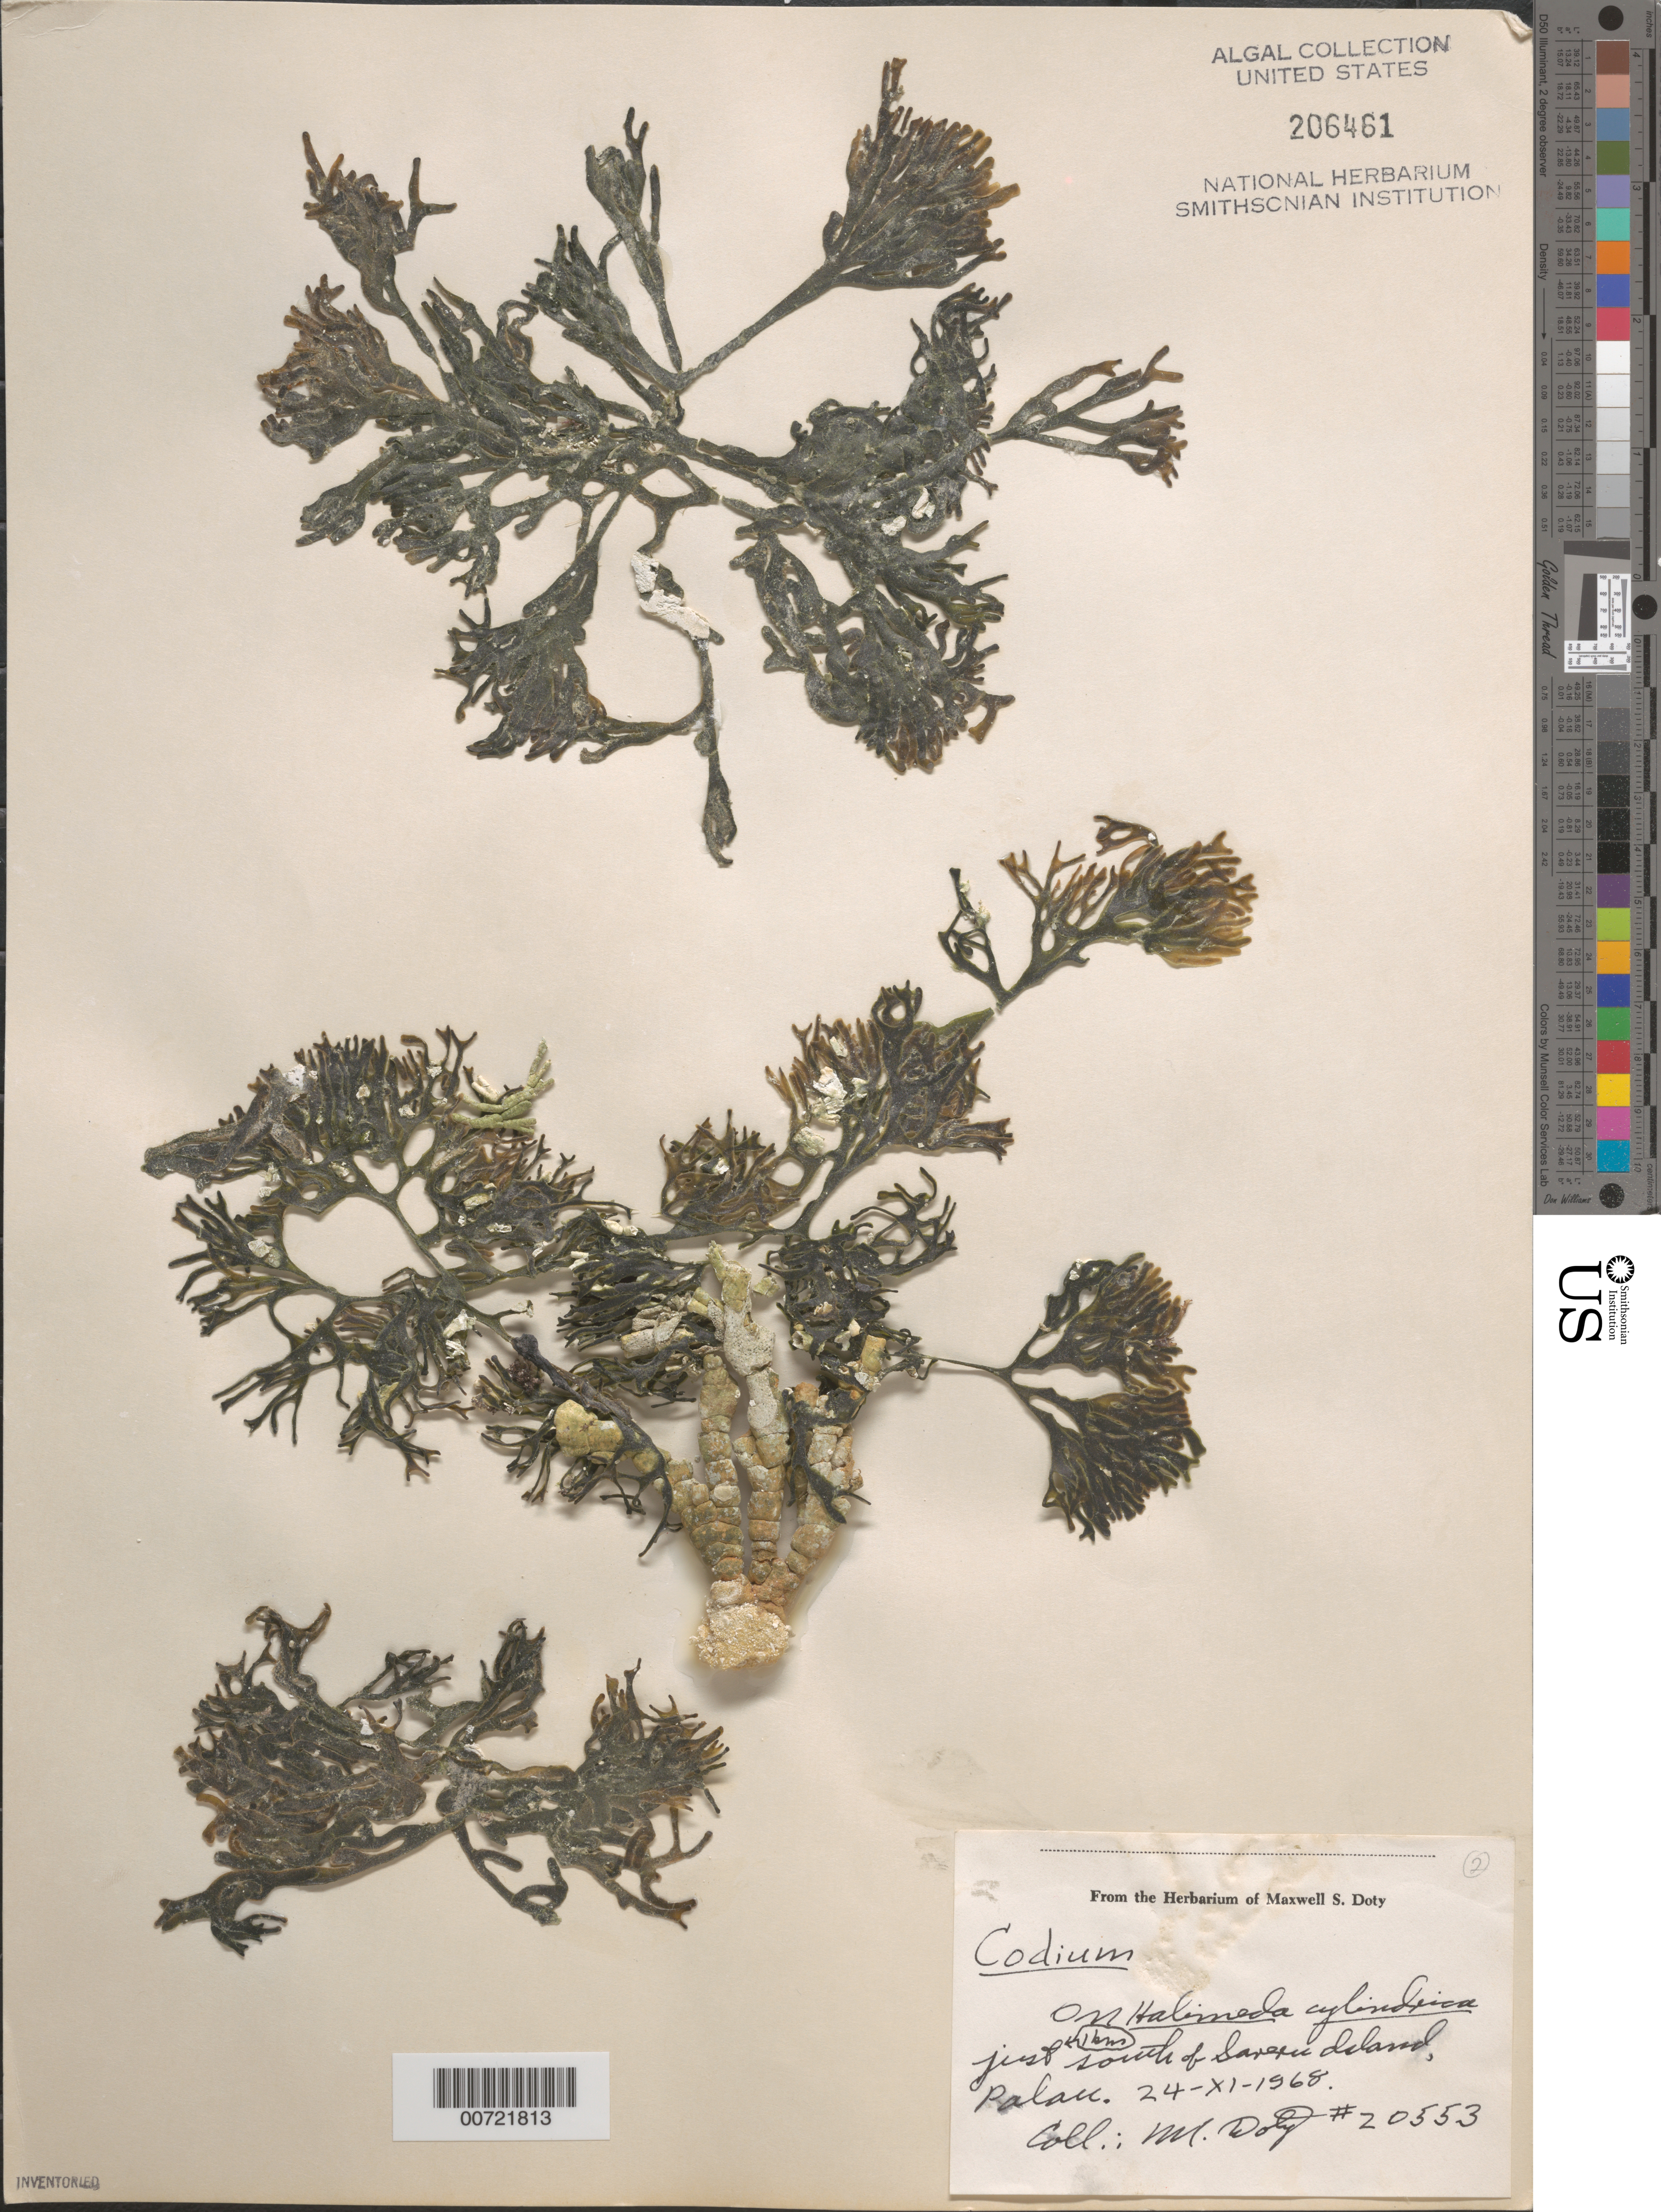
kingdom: Plantae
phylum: Chlorophyta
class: Ulvophyceae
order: Bryopsidales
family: Codiaceae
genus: Codium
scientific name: Codium sp.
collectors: M. S. Doty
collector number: MSD 20553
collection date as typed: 24 Nov 1968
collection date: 1968-11-24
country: Palau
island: Sareru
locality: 1 km S of island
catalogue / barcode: US 206461